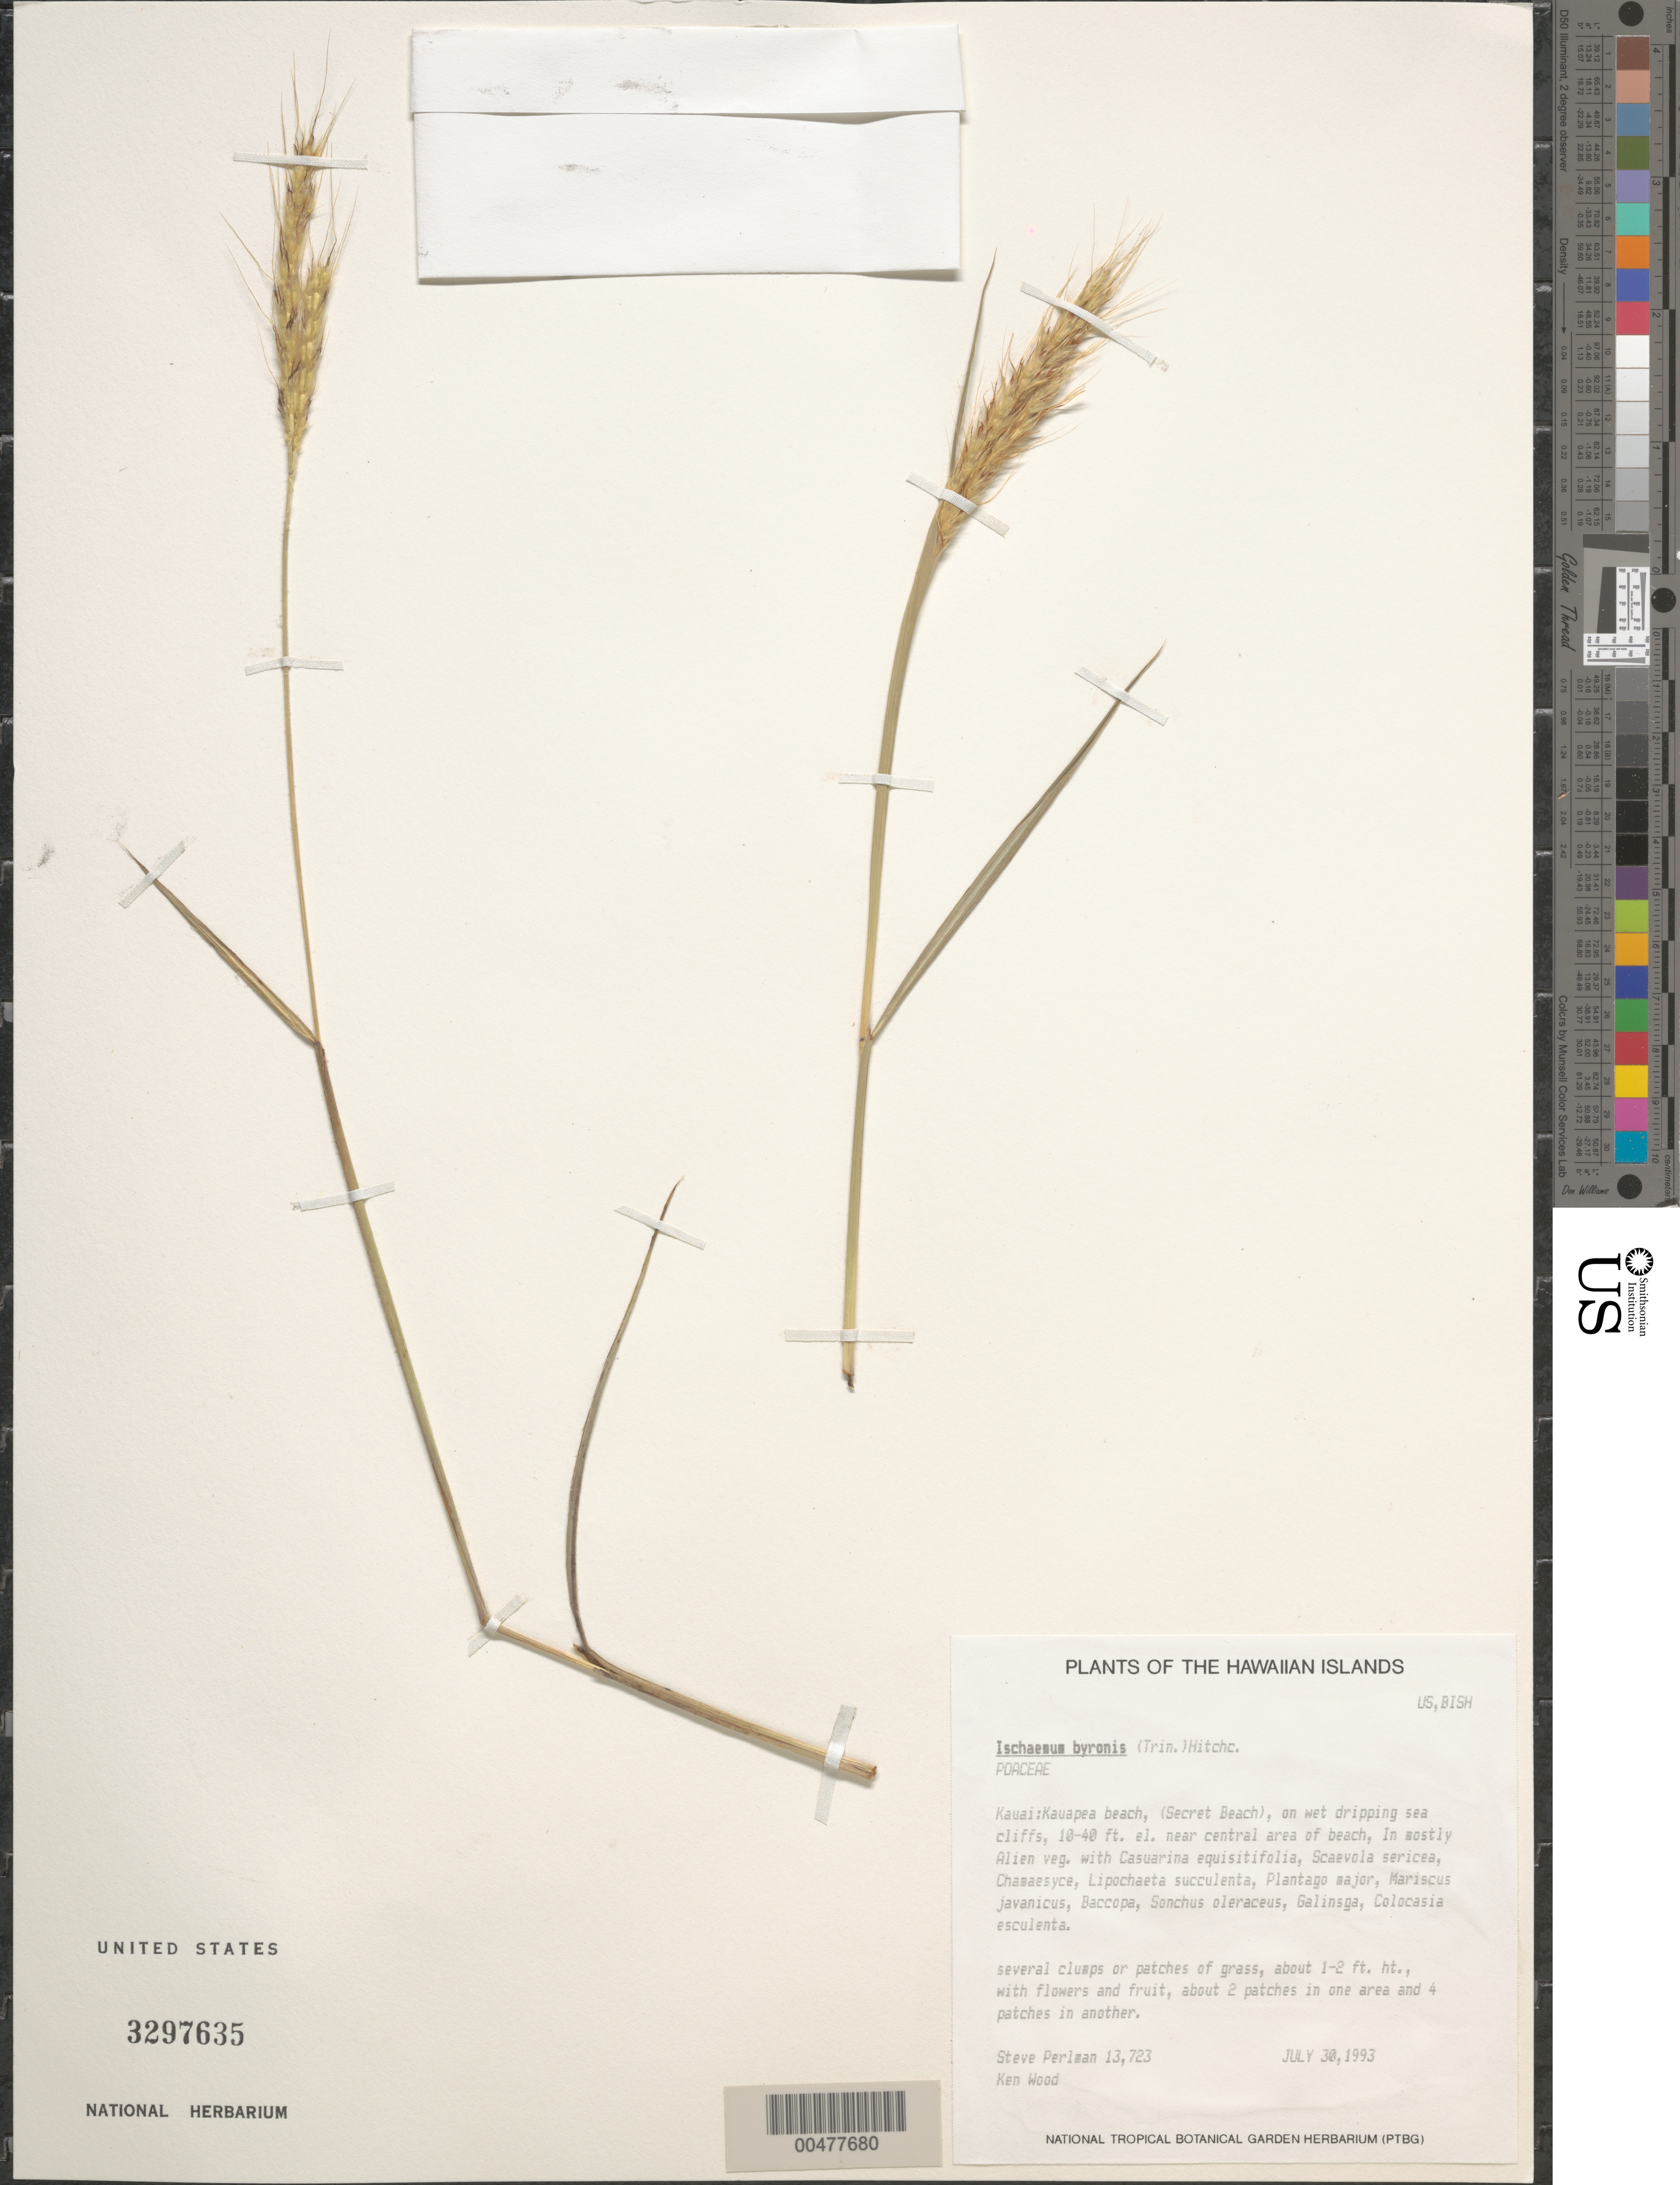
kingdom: Plantae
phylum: Tracheophyta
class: Liliopsida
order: Poales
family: Poaceae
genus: Ischaemum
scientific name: Ischaemum byrone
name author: (Trin.) Hitchc.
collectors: S. P. Perlman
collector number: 13723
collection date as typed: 30 Jul 1993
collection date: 1993-07-30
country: United States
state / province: Hawaii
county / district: Kauai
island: Kaua'i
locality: Kauapea beach (secret beach)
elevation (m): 3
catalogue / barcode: US 3297635